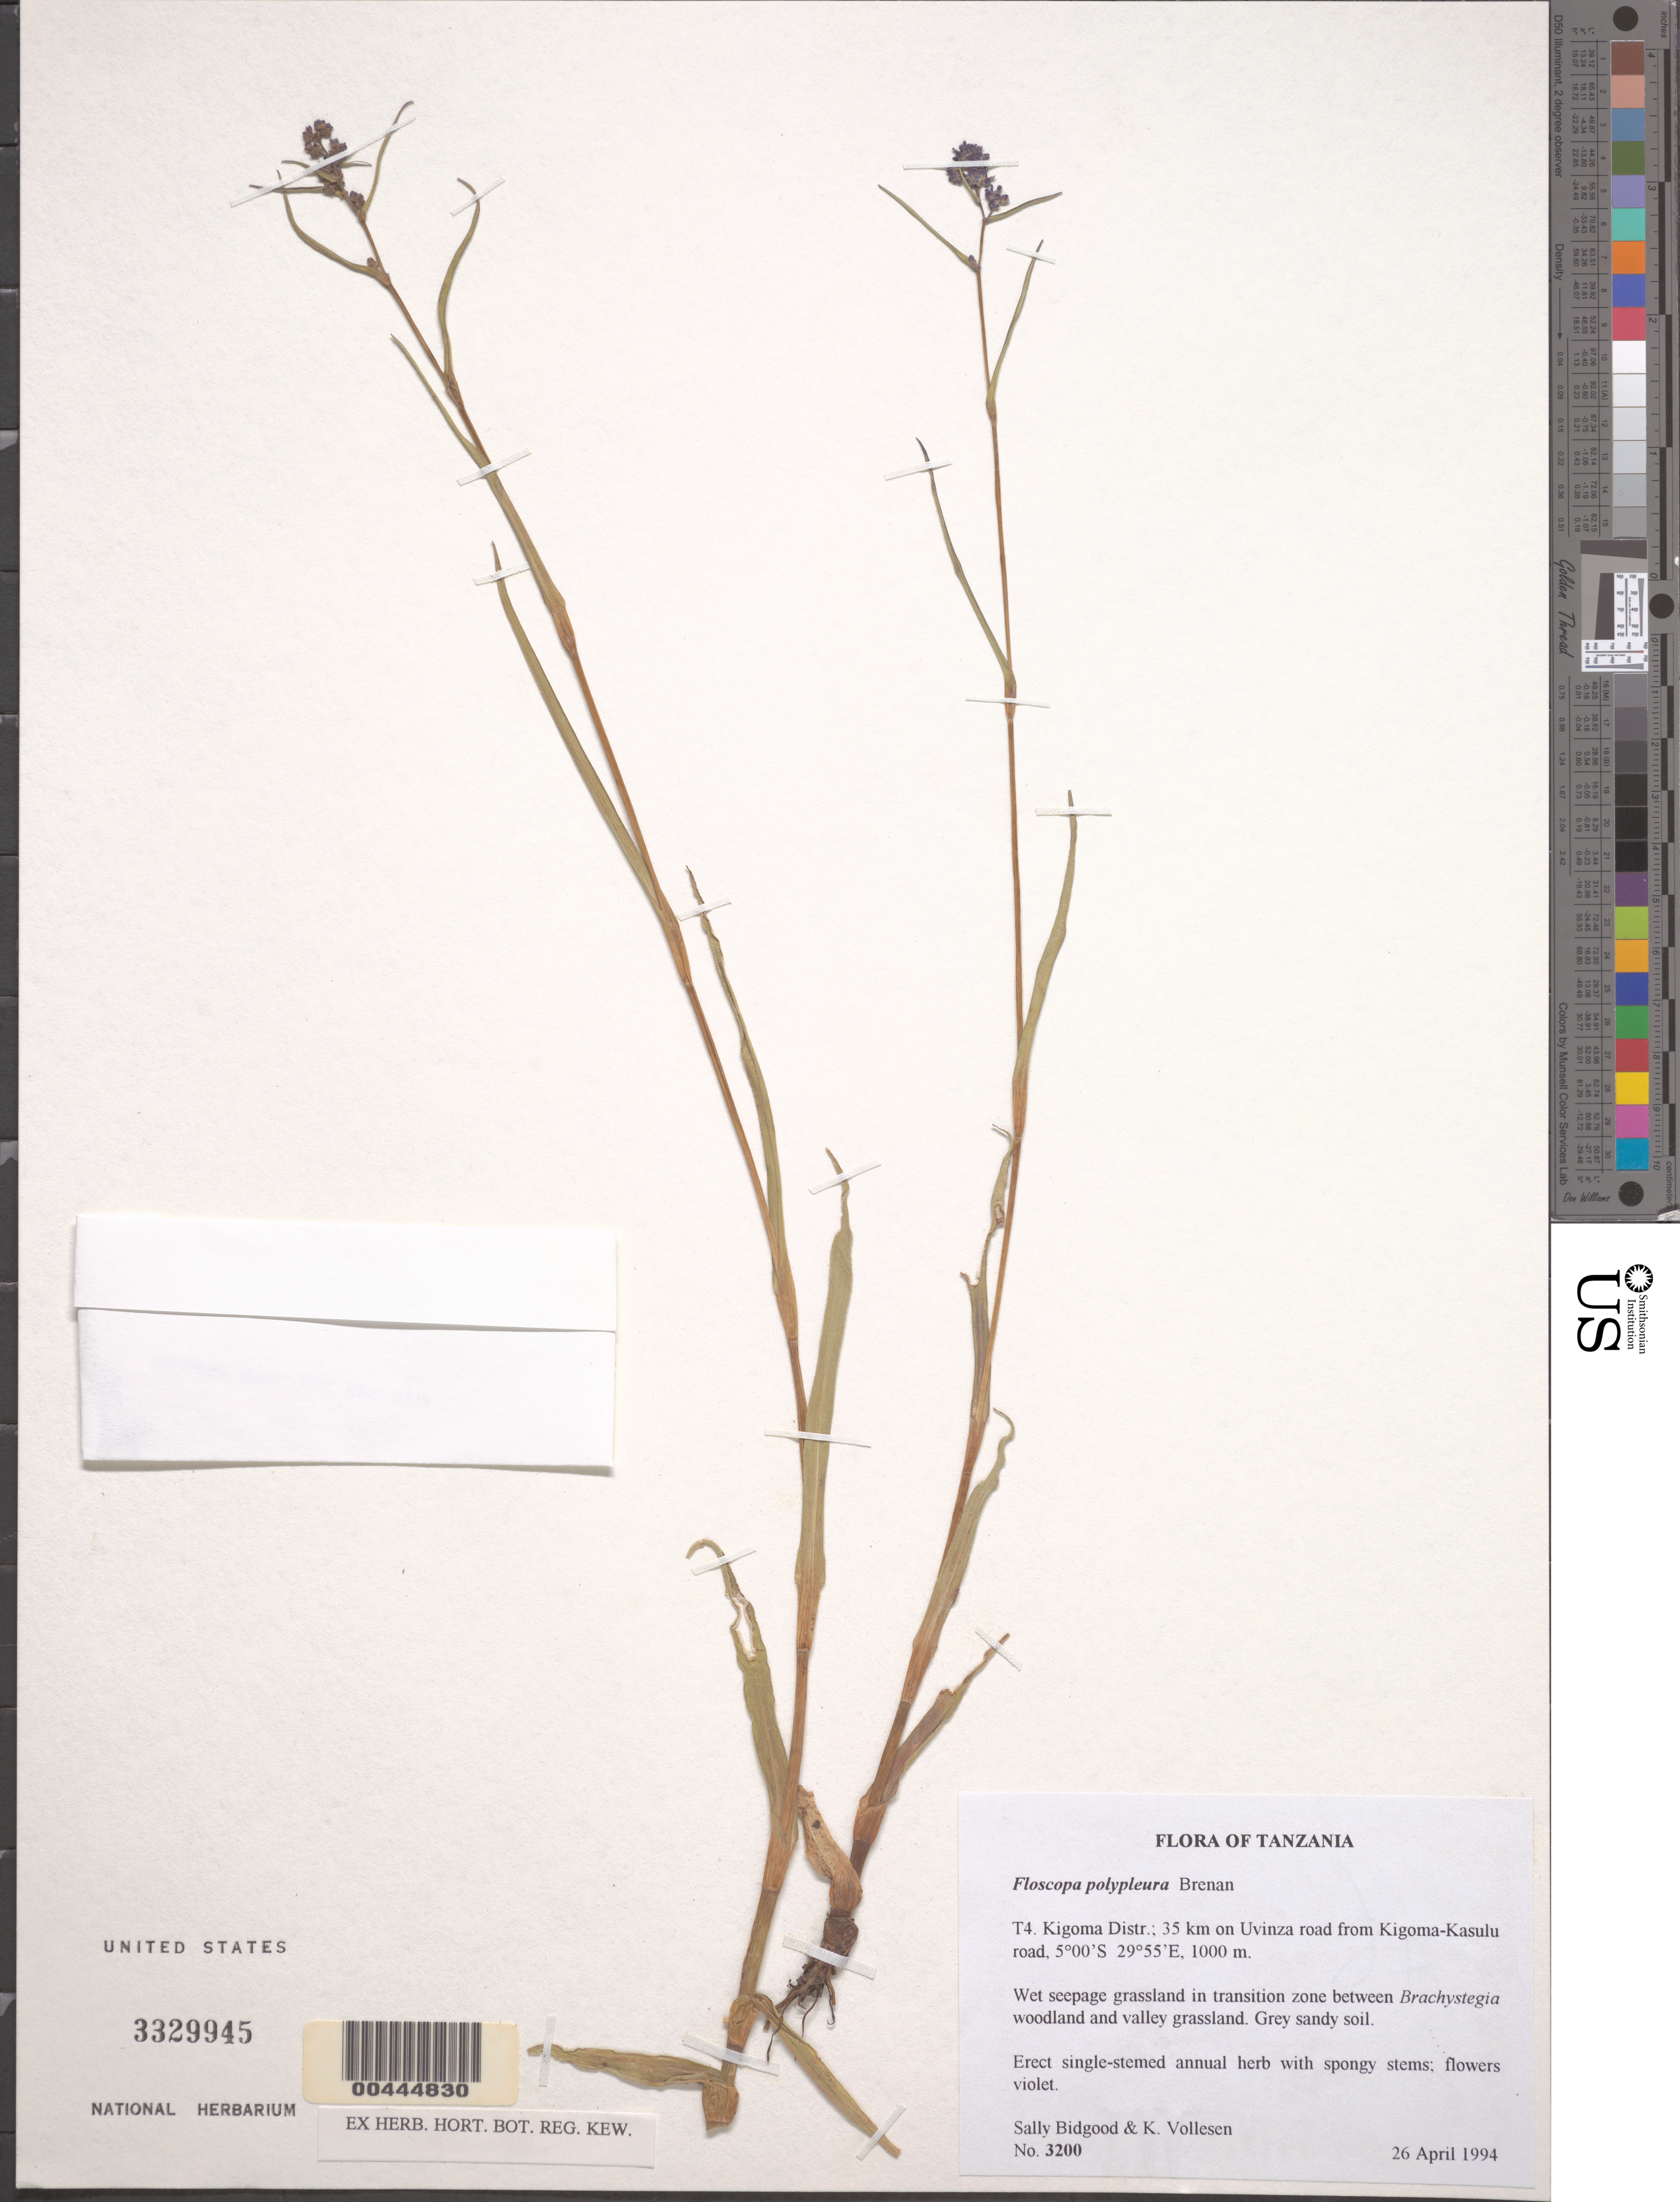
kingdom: Plantae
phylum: Tracheophyta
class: Liliopsida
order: Commelinales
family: Commelinaceae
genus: Floscopa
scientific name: Floscopa polypleura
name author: Brenan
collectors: S. Bidgood & K. Vollesen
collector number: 3200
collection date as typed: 26 Apr 1994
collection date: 1994-04-26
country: Tanzania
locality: T4, kigoma dist, uvinza road from kigoma-kasulu road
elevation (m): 1000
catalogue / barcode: US 3329945